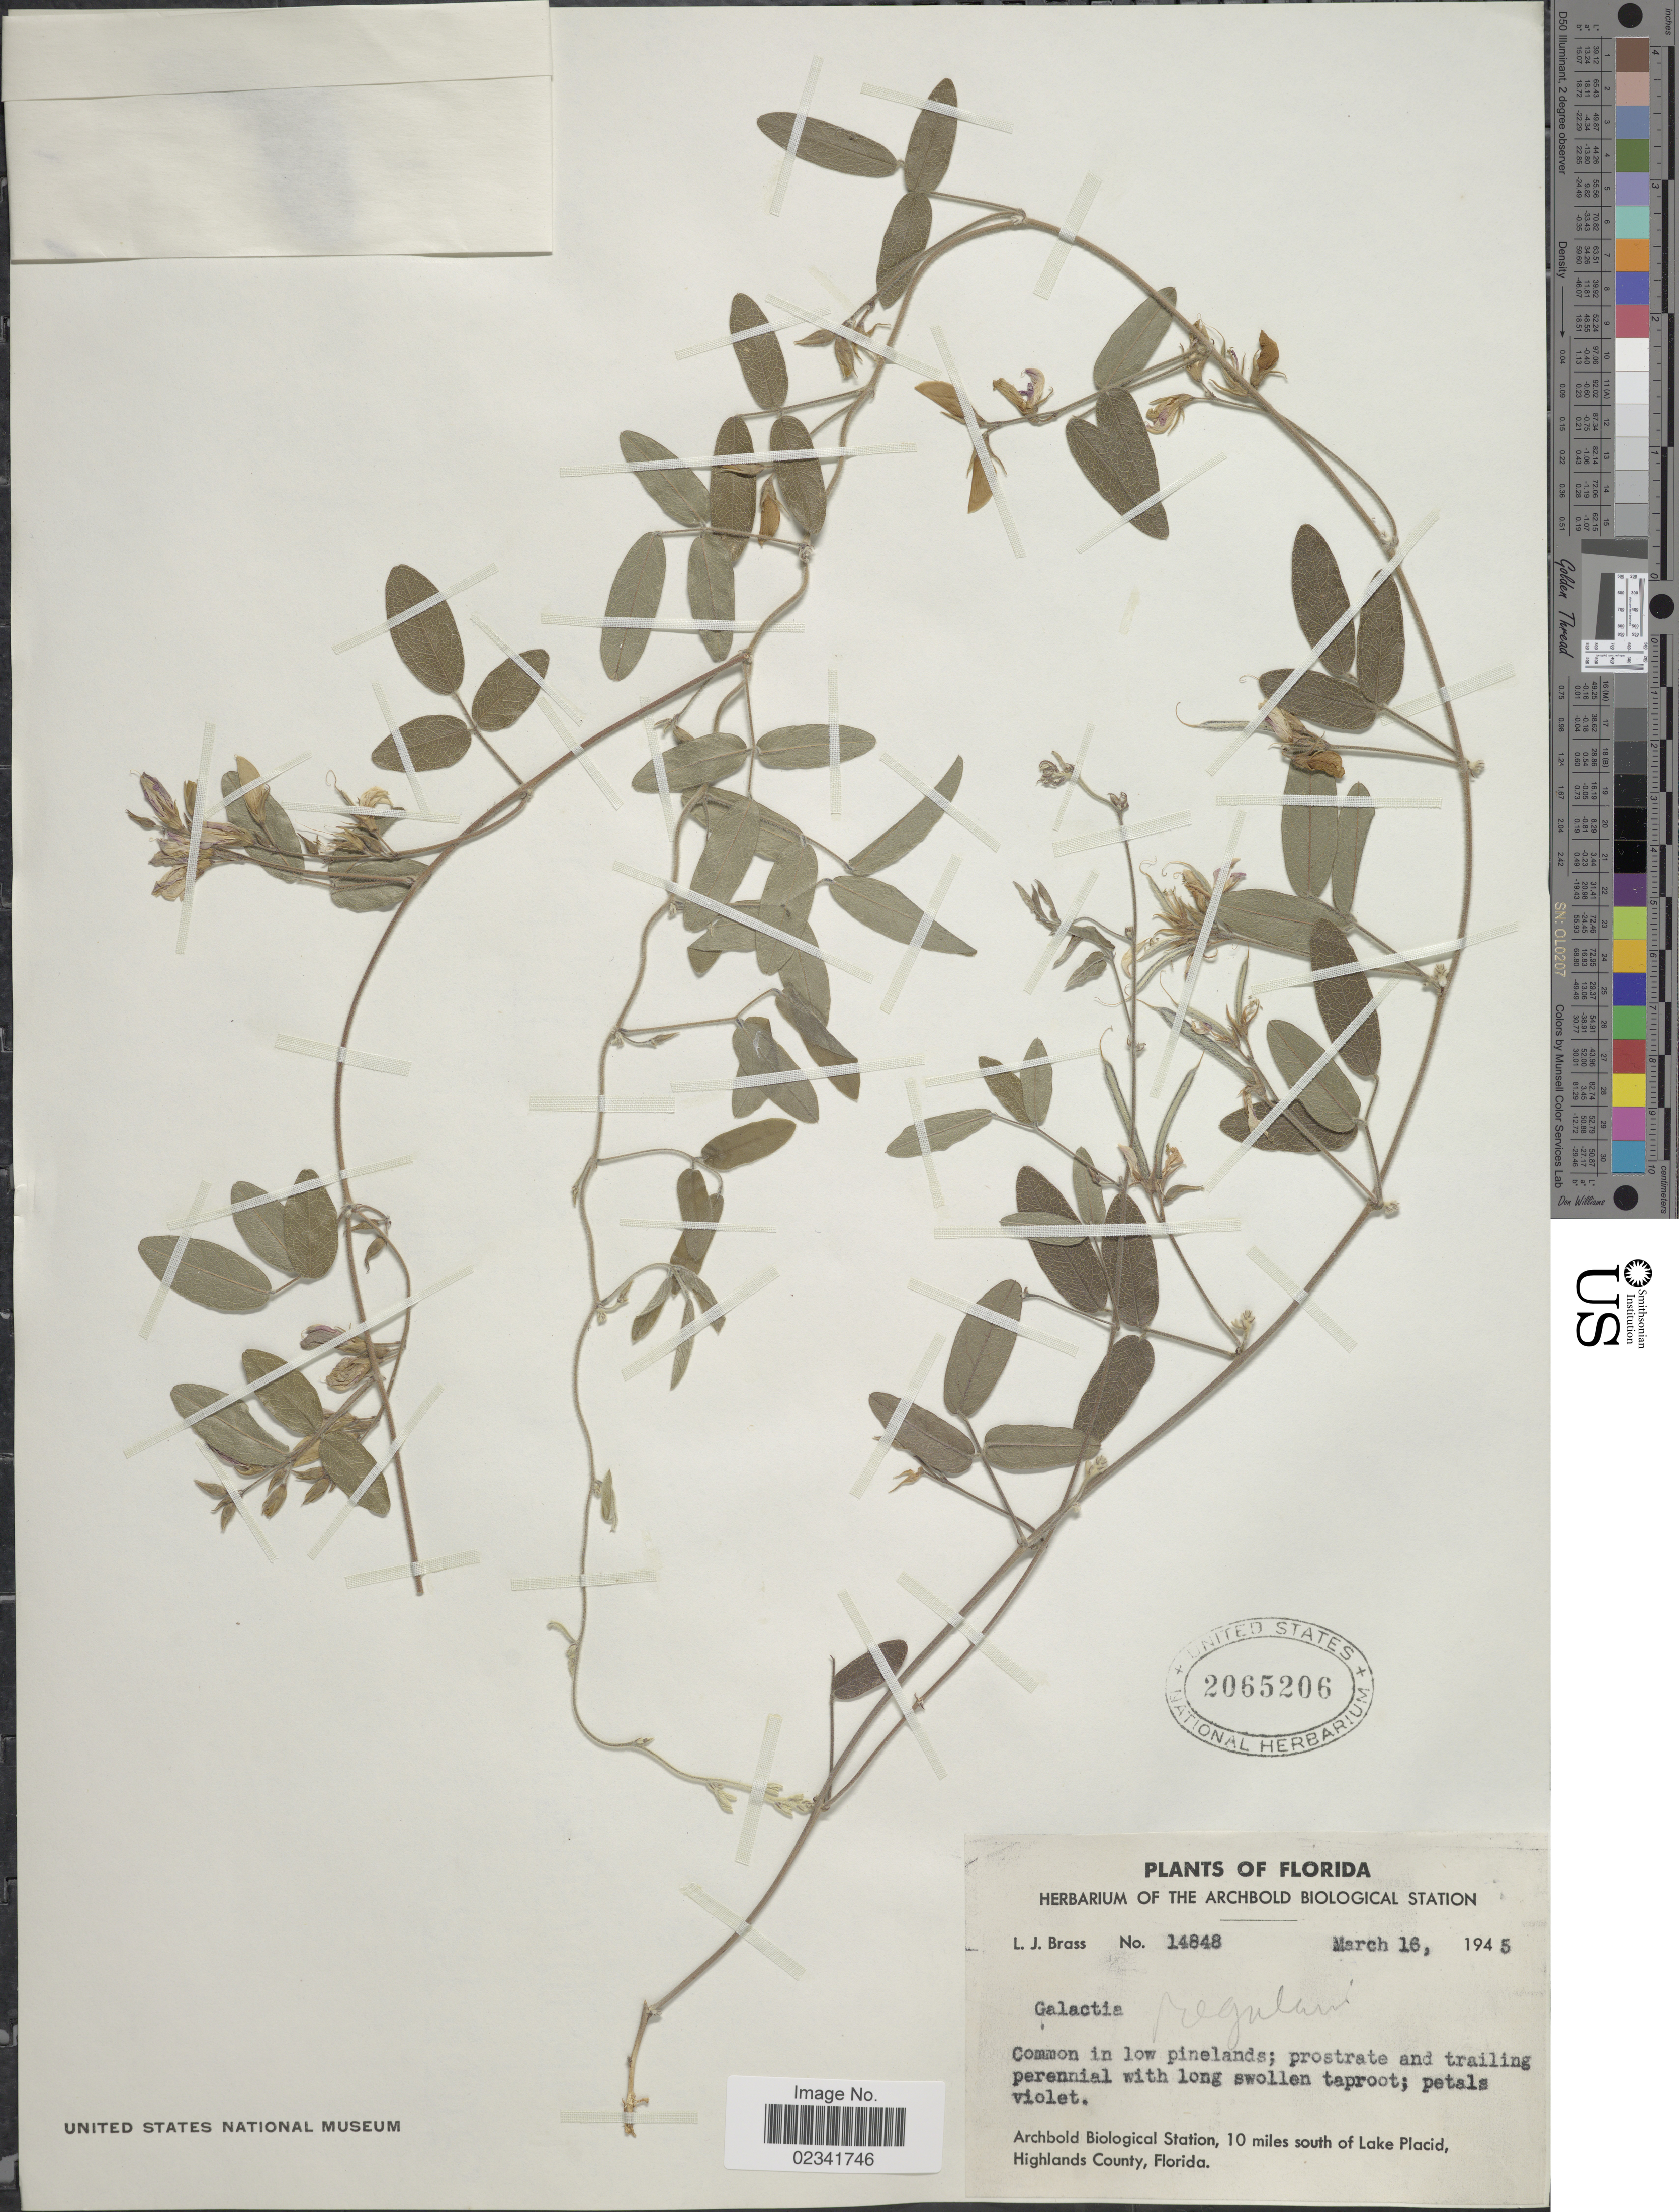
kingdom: Plantae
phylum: Tracheophyta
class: Magnoliopsida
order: Fabales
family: Fabaceae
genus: Galactia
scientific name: Galactia regularis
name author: (L.) Britton, Stearns & Poggenb.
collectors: L. J. Brass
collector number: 14848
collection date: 1945-03-16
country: United States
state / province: Florida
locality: Archbold Biological Station, 10 miles south of Lake Placid, Highlands County, Florida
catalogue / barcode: US 2065206